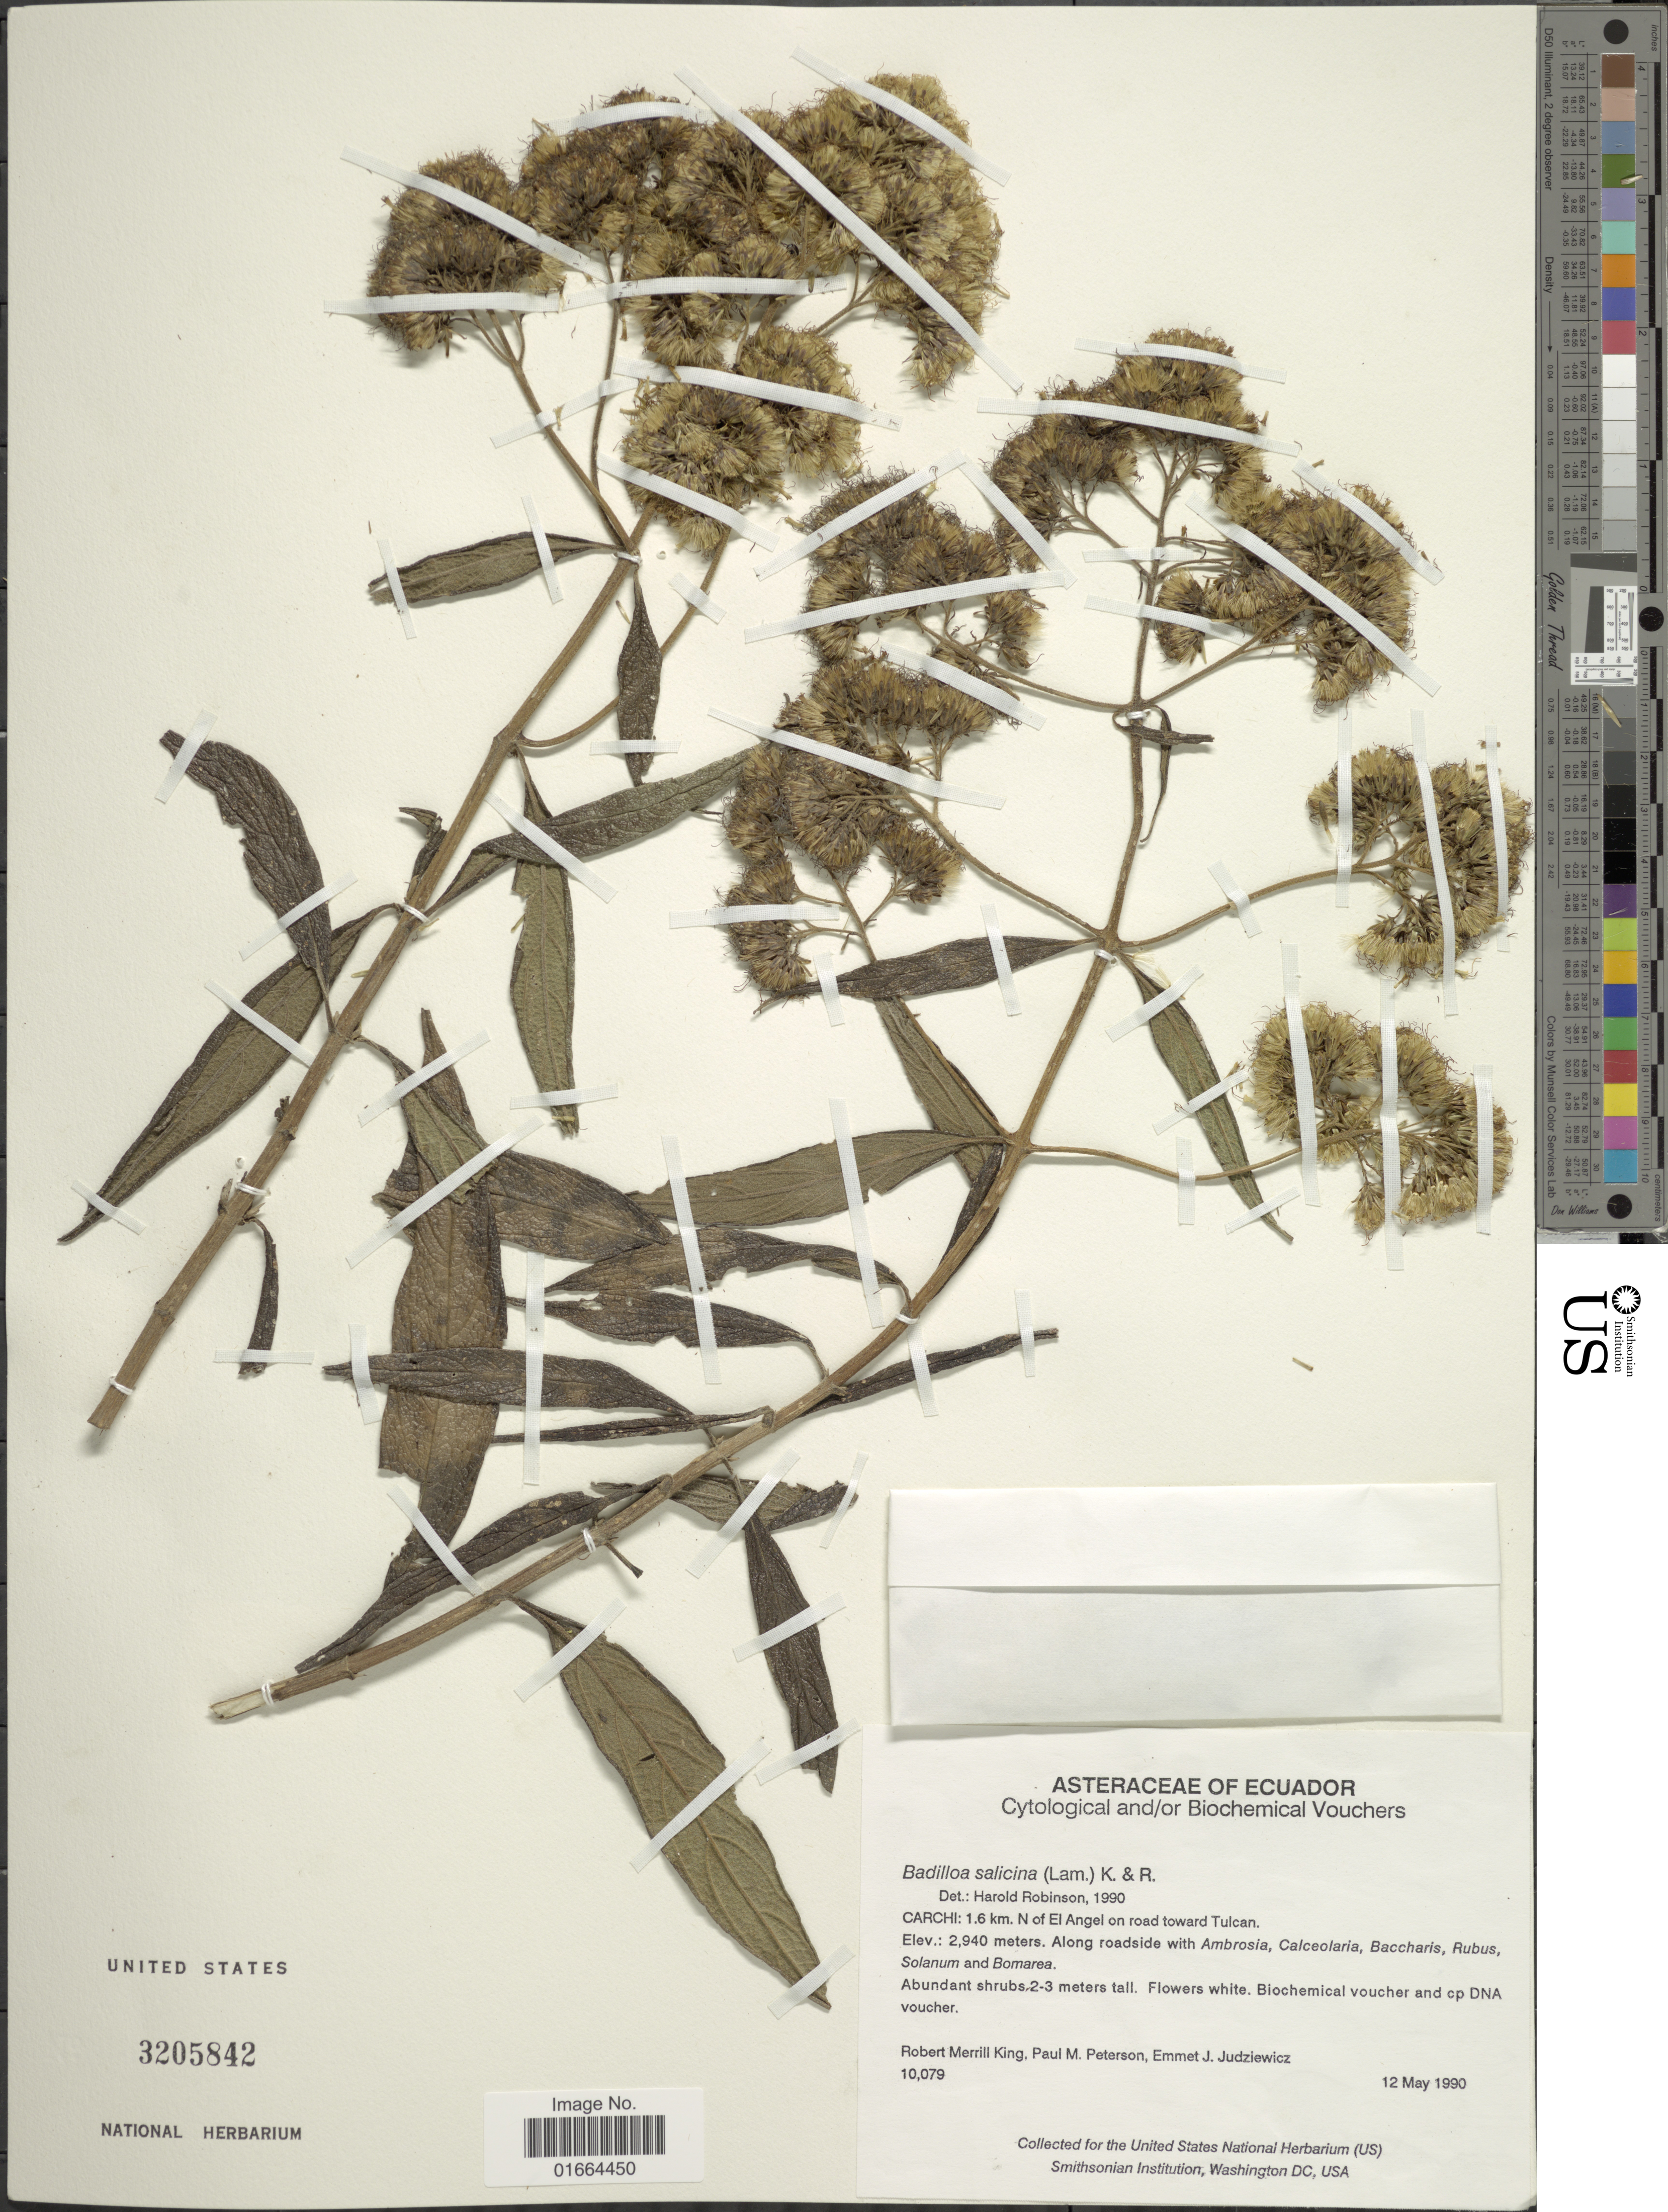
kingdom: Plantae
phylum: Tracheophyta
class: Magnoliopsida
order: Asterales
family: Asteraceae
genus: Badilloa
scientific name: Badilloa salicina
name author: (Lam.) R.M. King & H. Rob.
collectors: R. M. King, P. M. Peterson & E. J. Judziewicz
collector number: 10079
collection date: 1990-05-12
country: Ecuador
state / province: Carchi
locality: Carchi: 1.6 km. N of El Angel on road toward Tulcan, Along roadside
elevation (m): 2940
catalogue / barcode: US 3205842